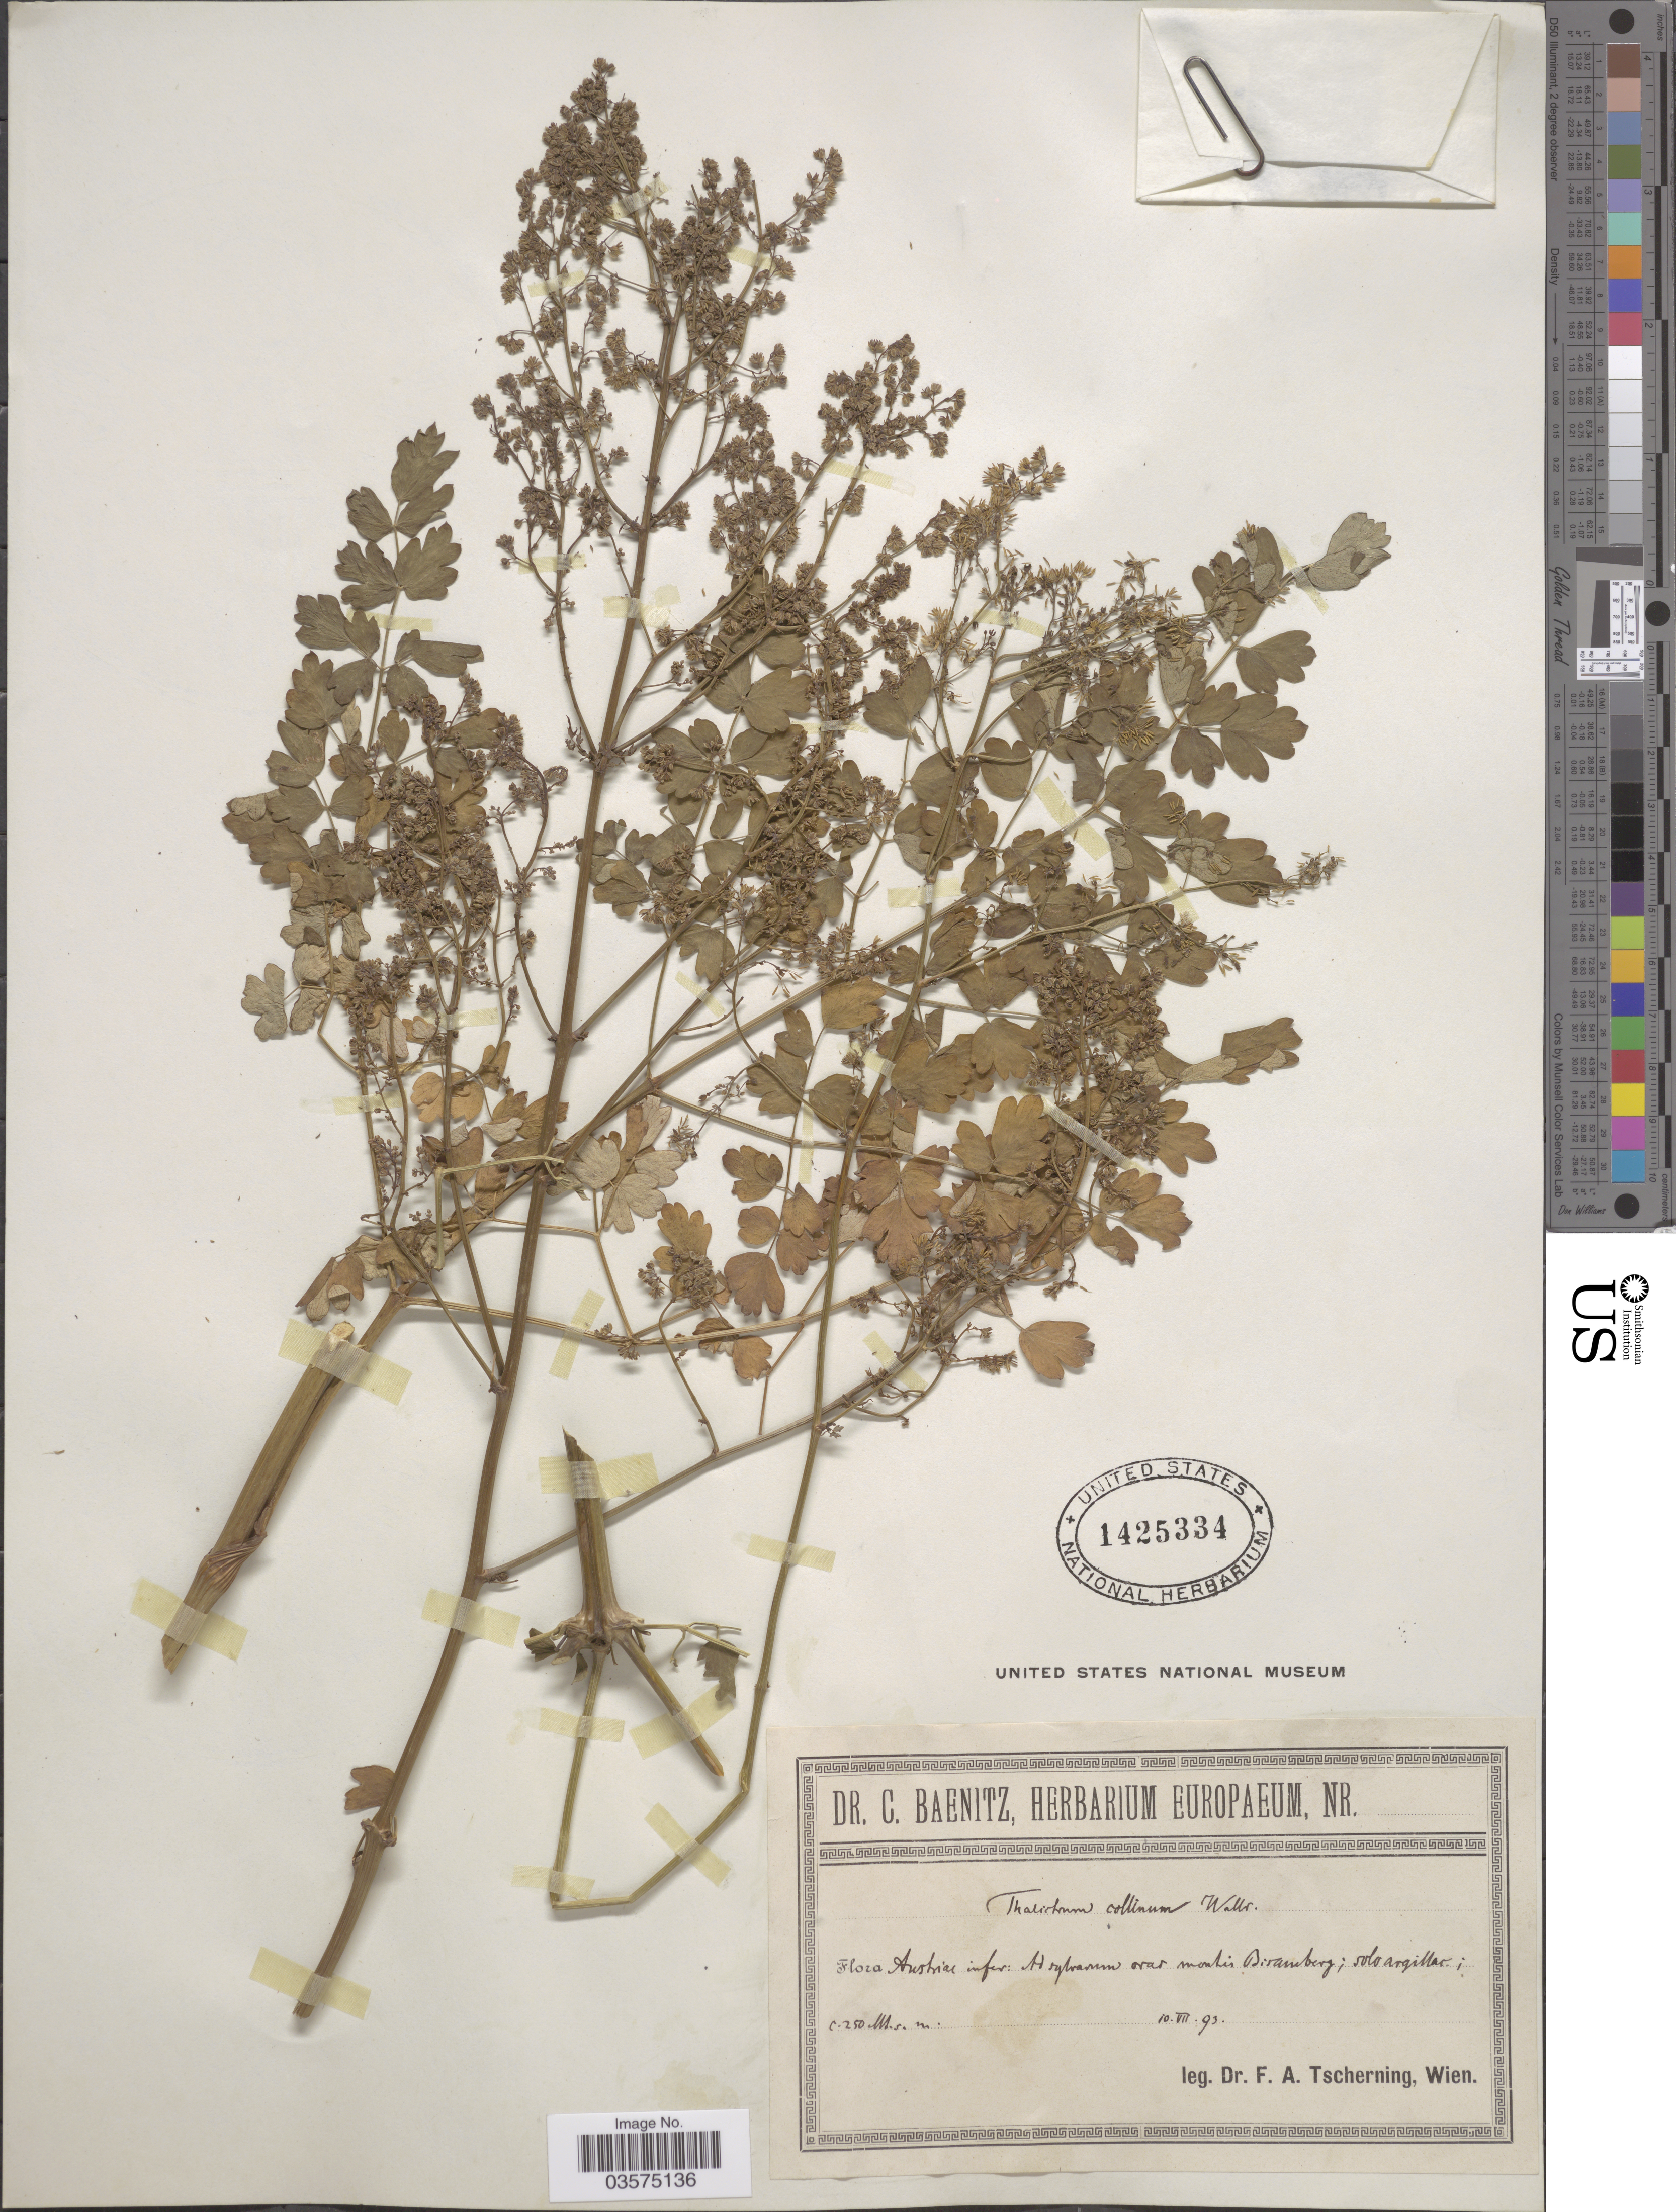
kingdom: Plantae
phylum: Tracheophyta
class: Magnoliopsida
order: Ranunculales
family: Ranunculaceae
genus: Thalictrum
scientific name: Thalictrum collinum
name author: Wallr.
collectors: F. A. Tscherning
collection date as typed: Transcribed d/m/y: 10/7/93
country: Austria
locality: Austriae infer: Ad sylvanum ovar [interpreted] montis Bisamberg; solo argillas.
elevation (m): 250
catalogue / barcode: US 1425334